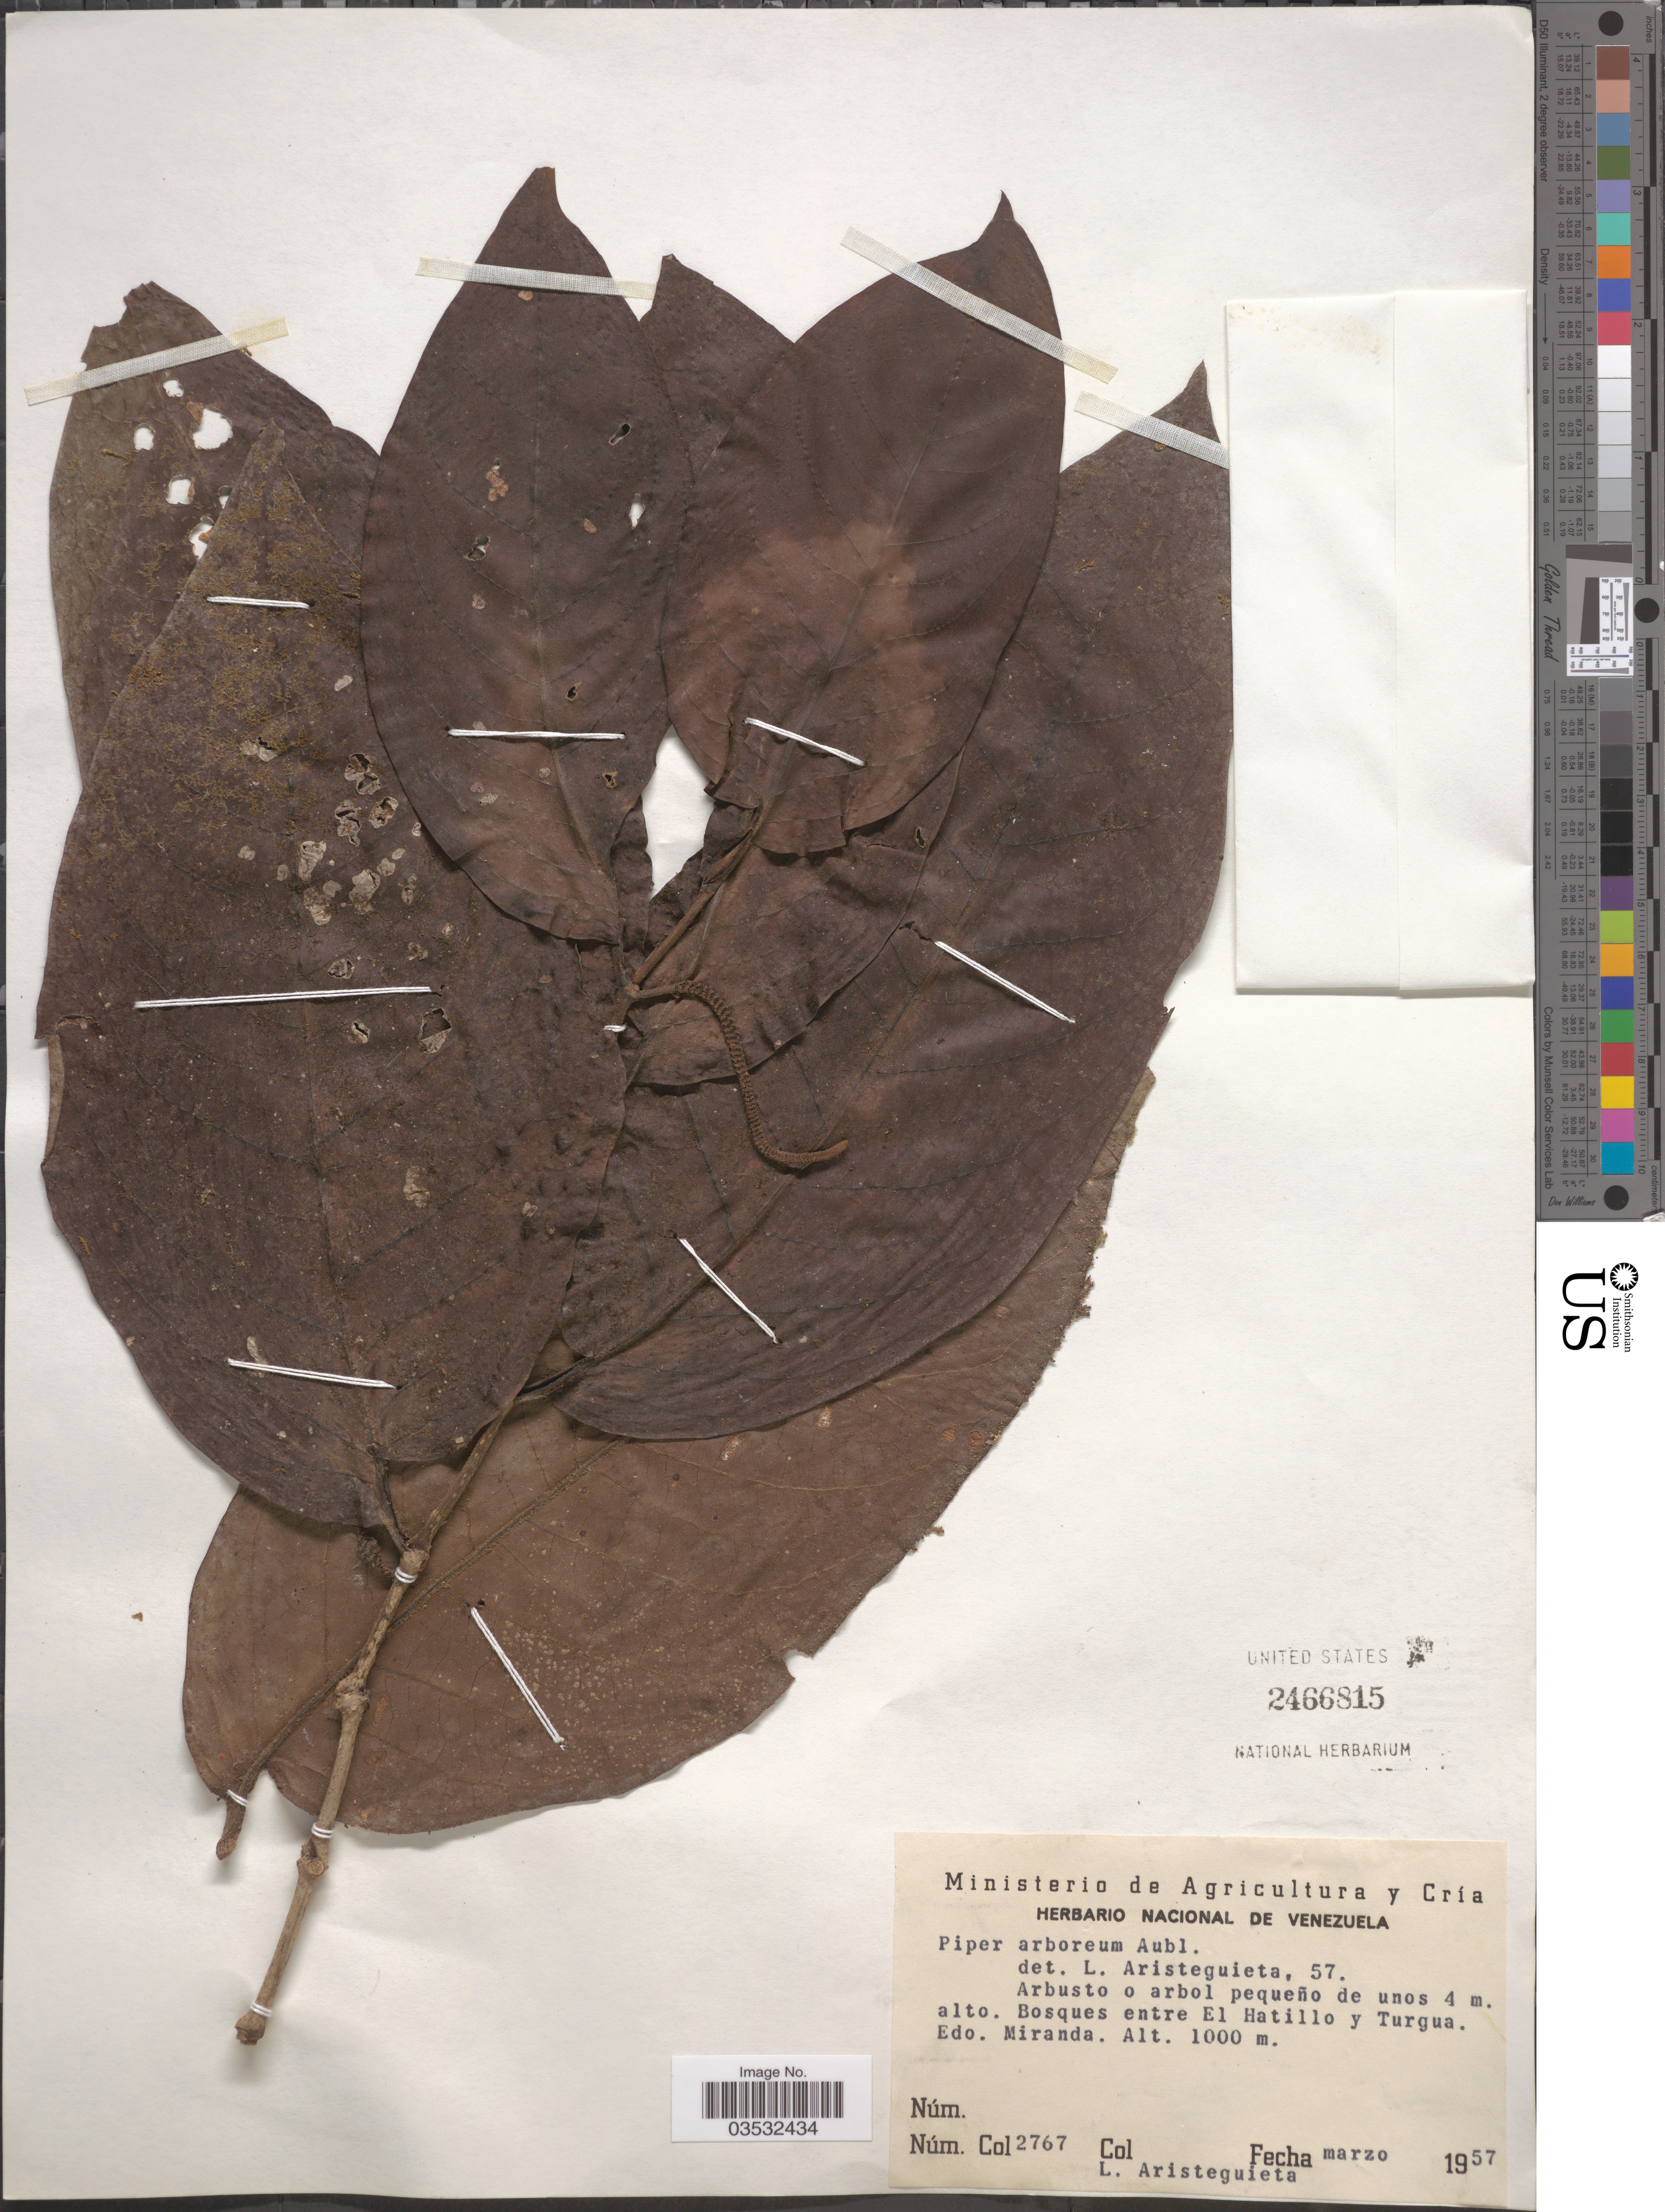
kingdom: Plantae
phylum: Tracheophyta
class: Magnoliopsida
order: Piperales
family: Piperaceae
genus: Piper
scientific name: Piper arboreum var. arboreum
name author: Aubl.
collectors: L. Aristeguieta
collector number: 2767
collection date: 1957-03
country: Venezuela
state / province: Miranda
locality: Bosques entre El Hatillo y Turgua.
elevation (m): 1000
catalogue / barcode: US 2466815